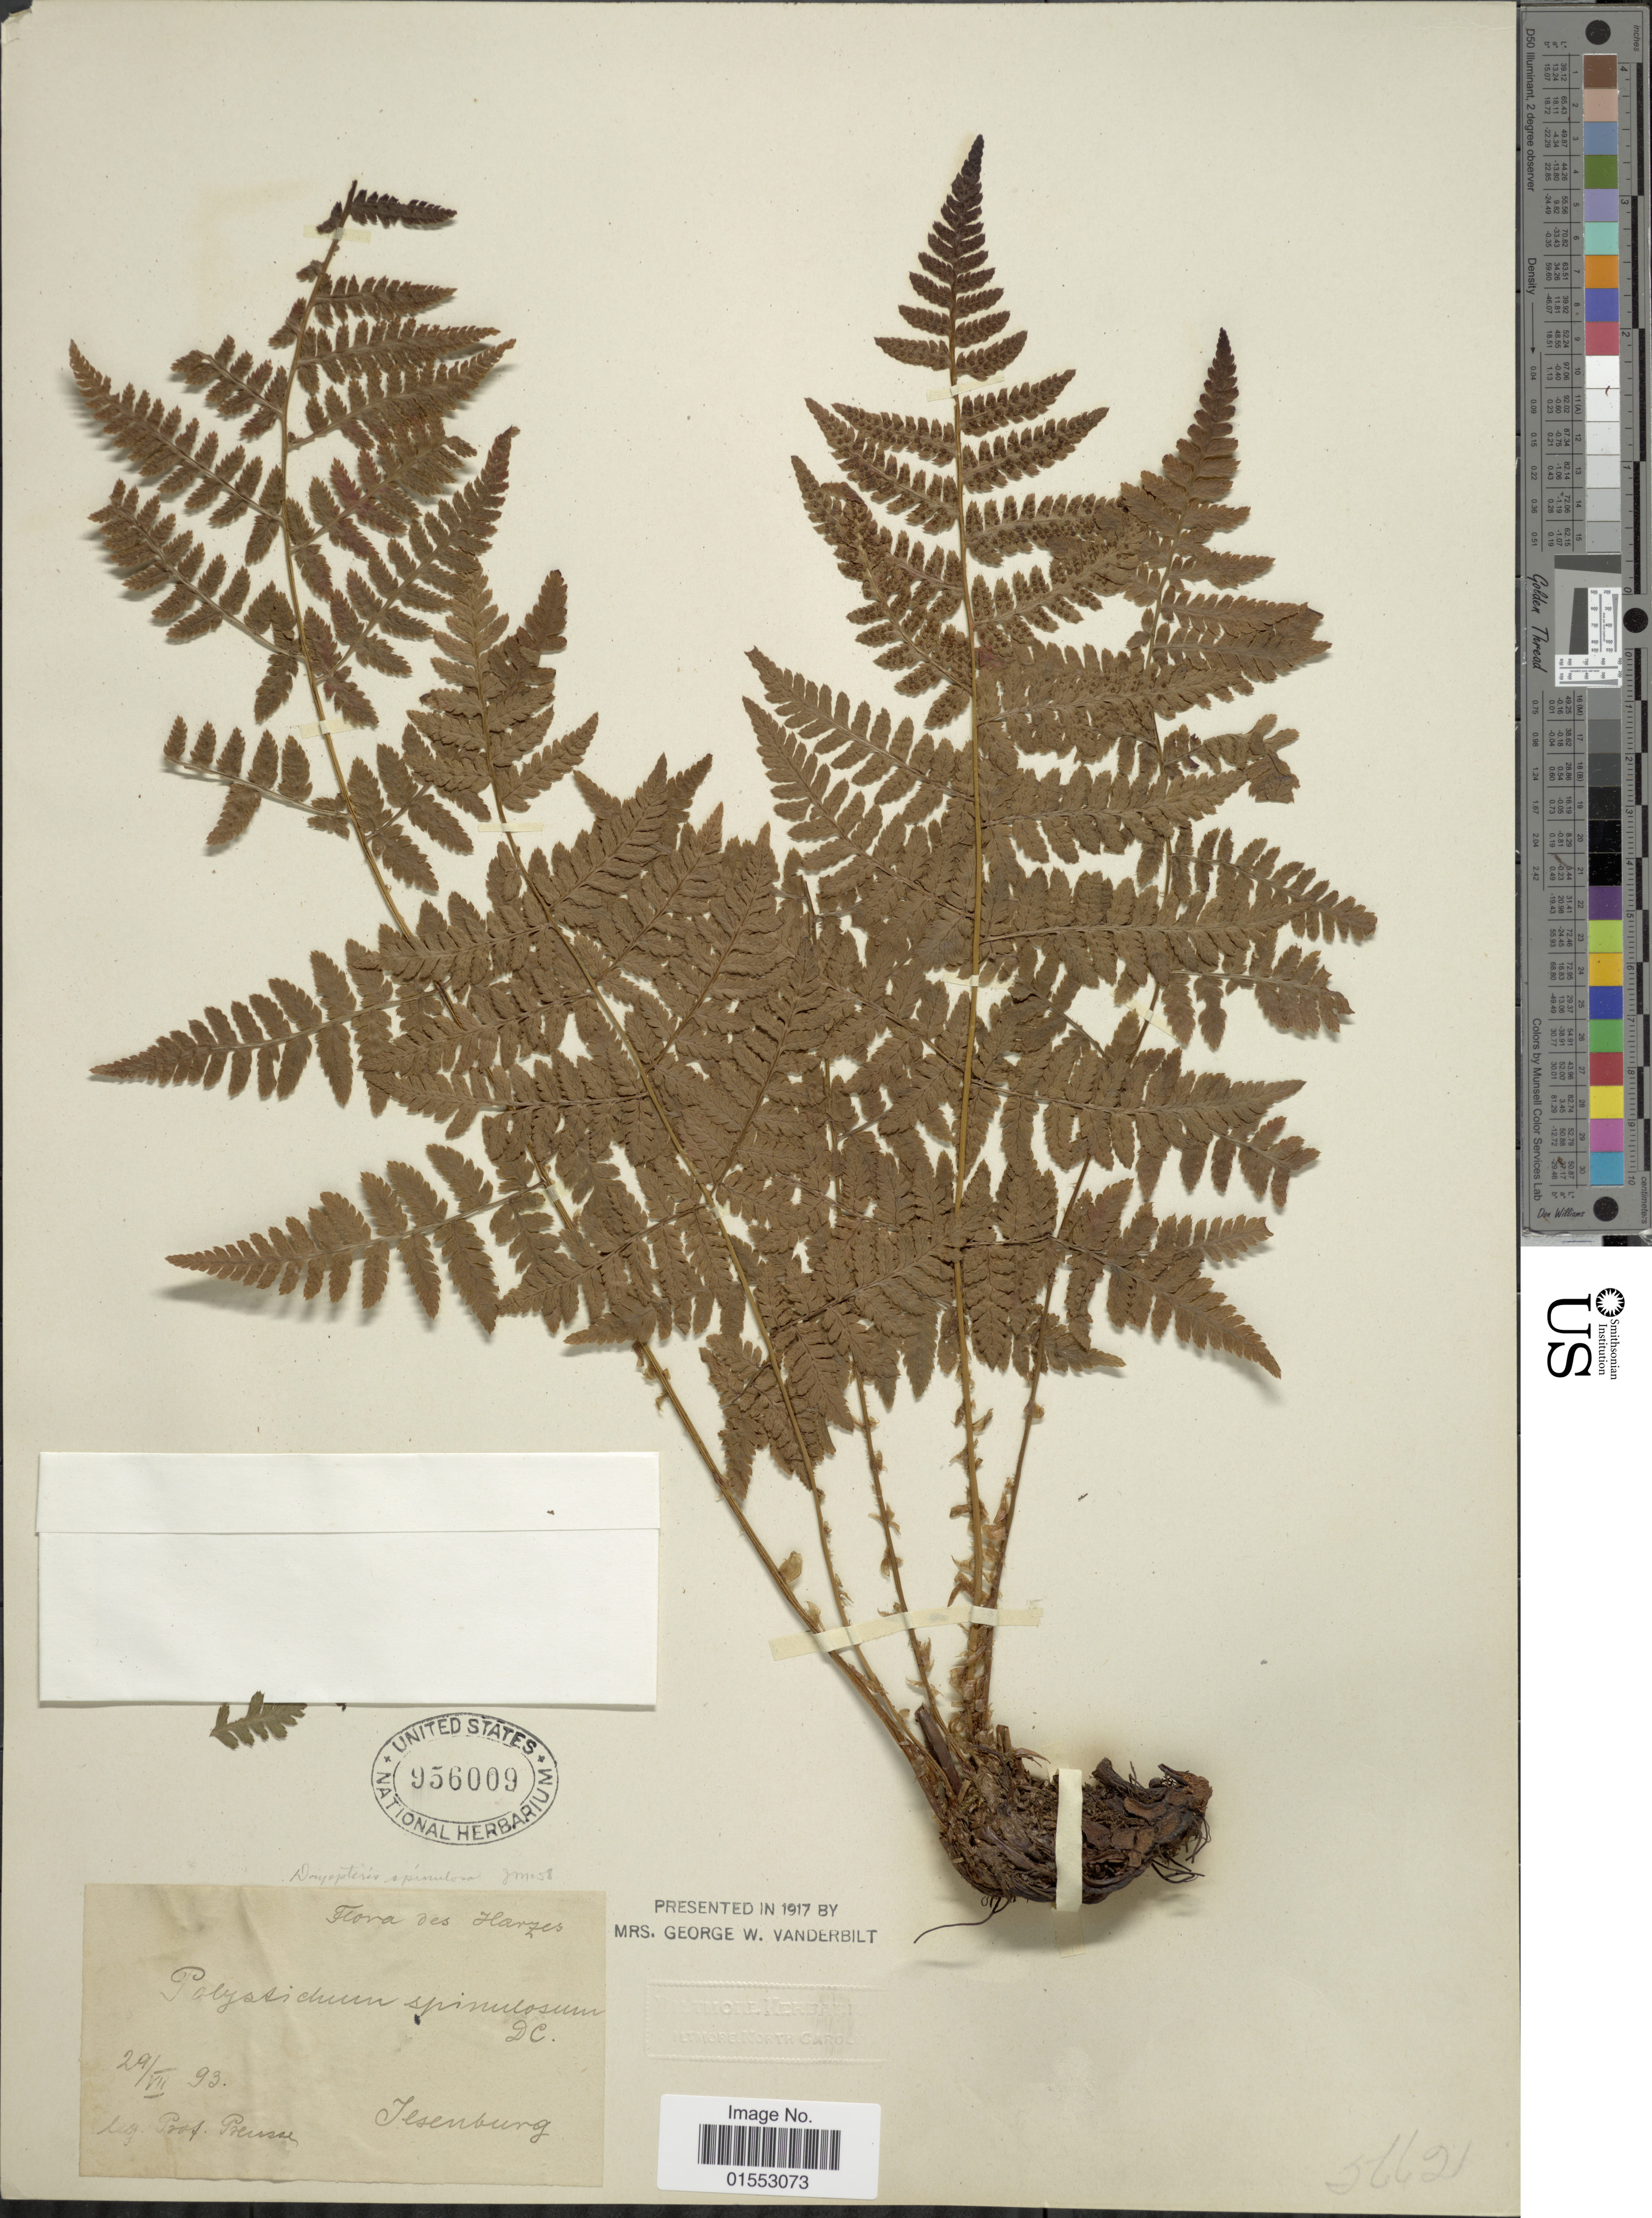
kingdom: Plantae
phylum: Tracheophyta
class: Polypodiopsida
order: Polypodiales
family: Dryopteridaceae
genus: Dryopteris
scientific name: Dryopteris carthusiana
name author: (Villars) H.P. Fuchs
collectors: C. Preuss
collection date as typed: Transcribed d/m/y: 29/7/93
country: Germany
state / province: Sachsen-Anhalt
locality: Tesenburg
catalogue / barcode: US 956009